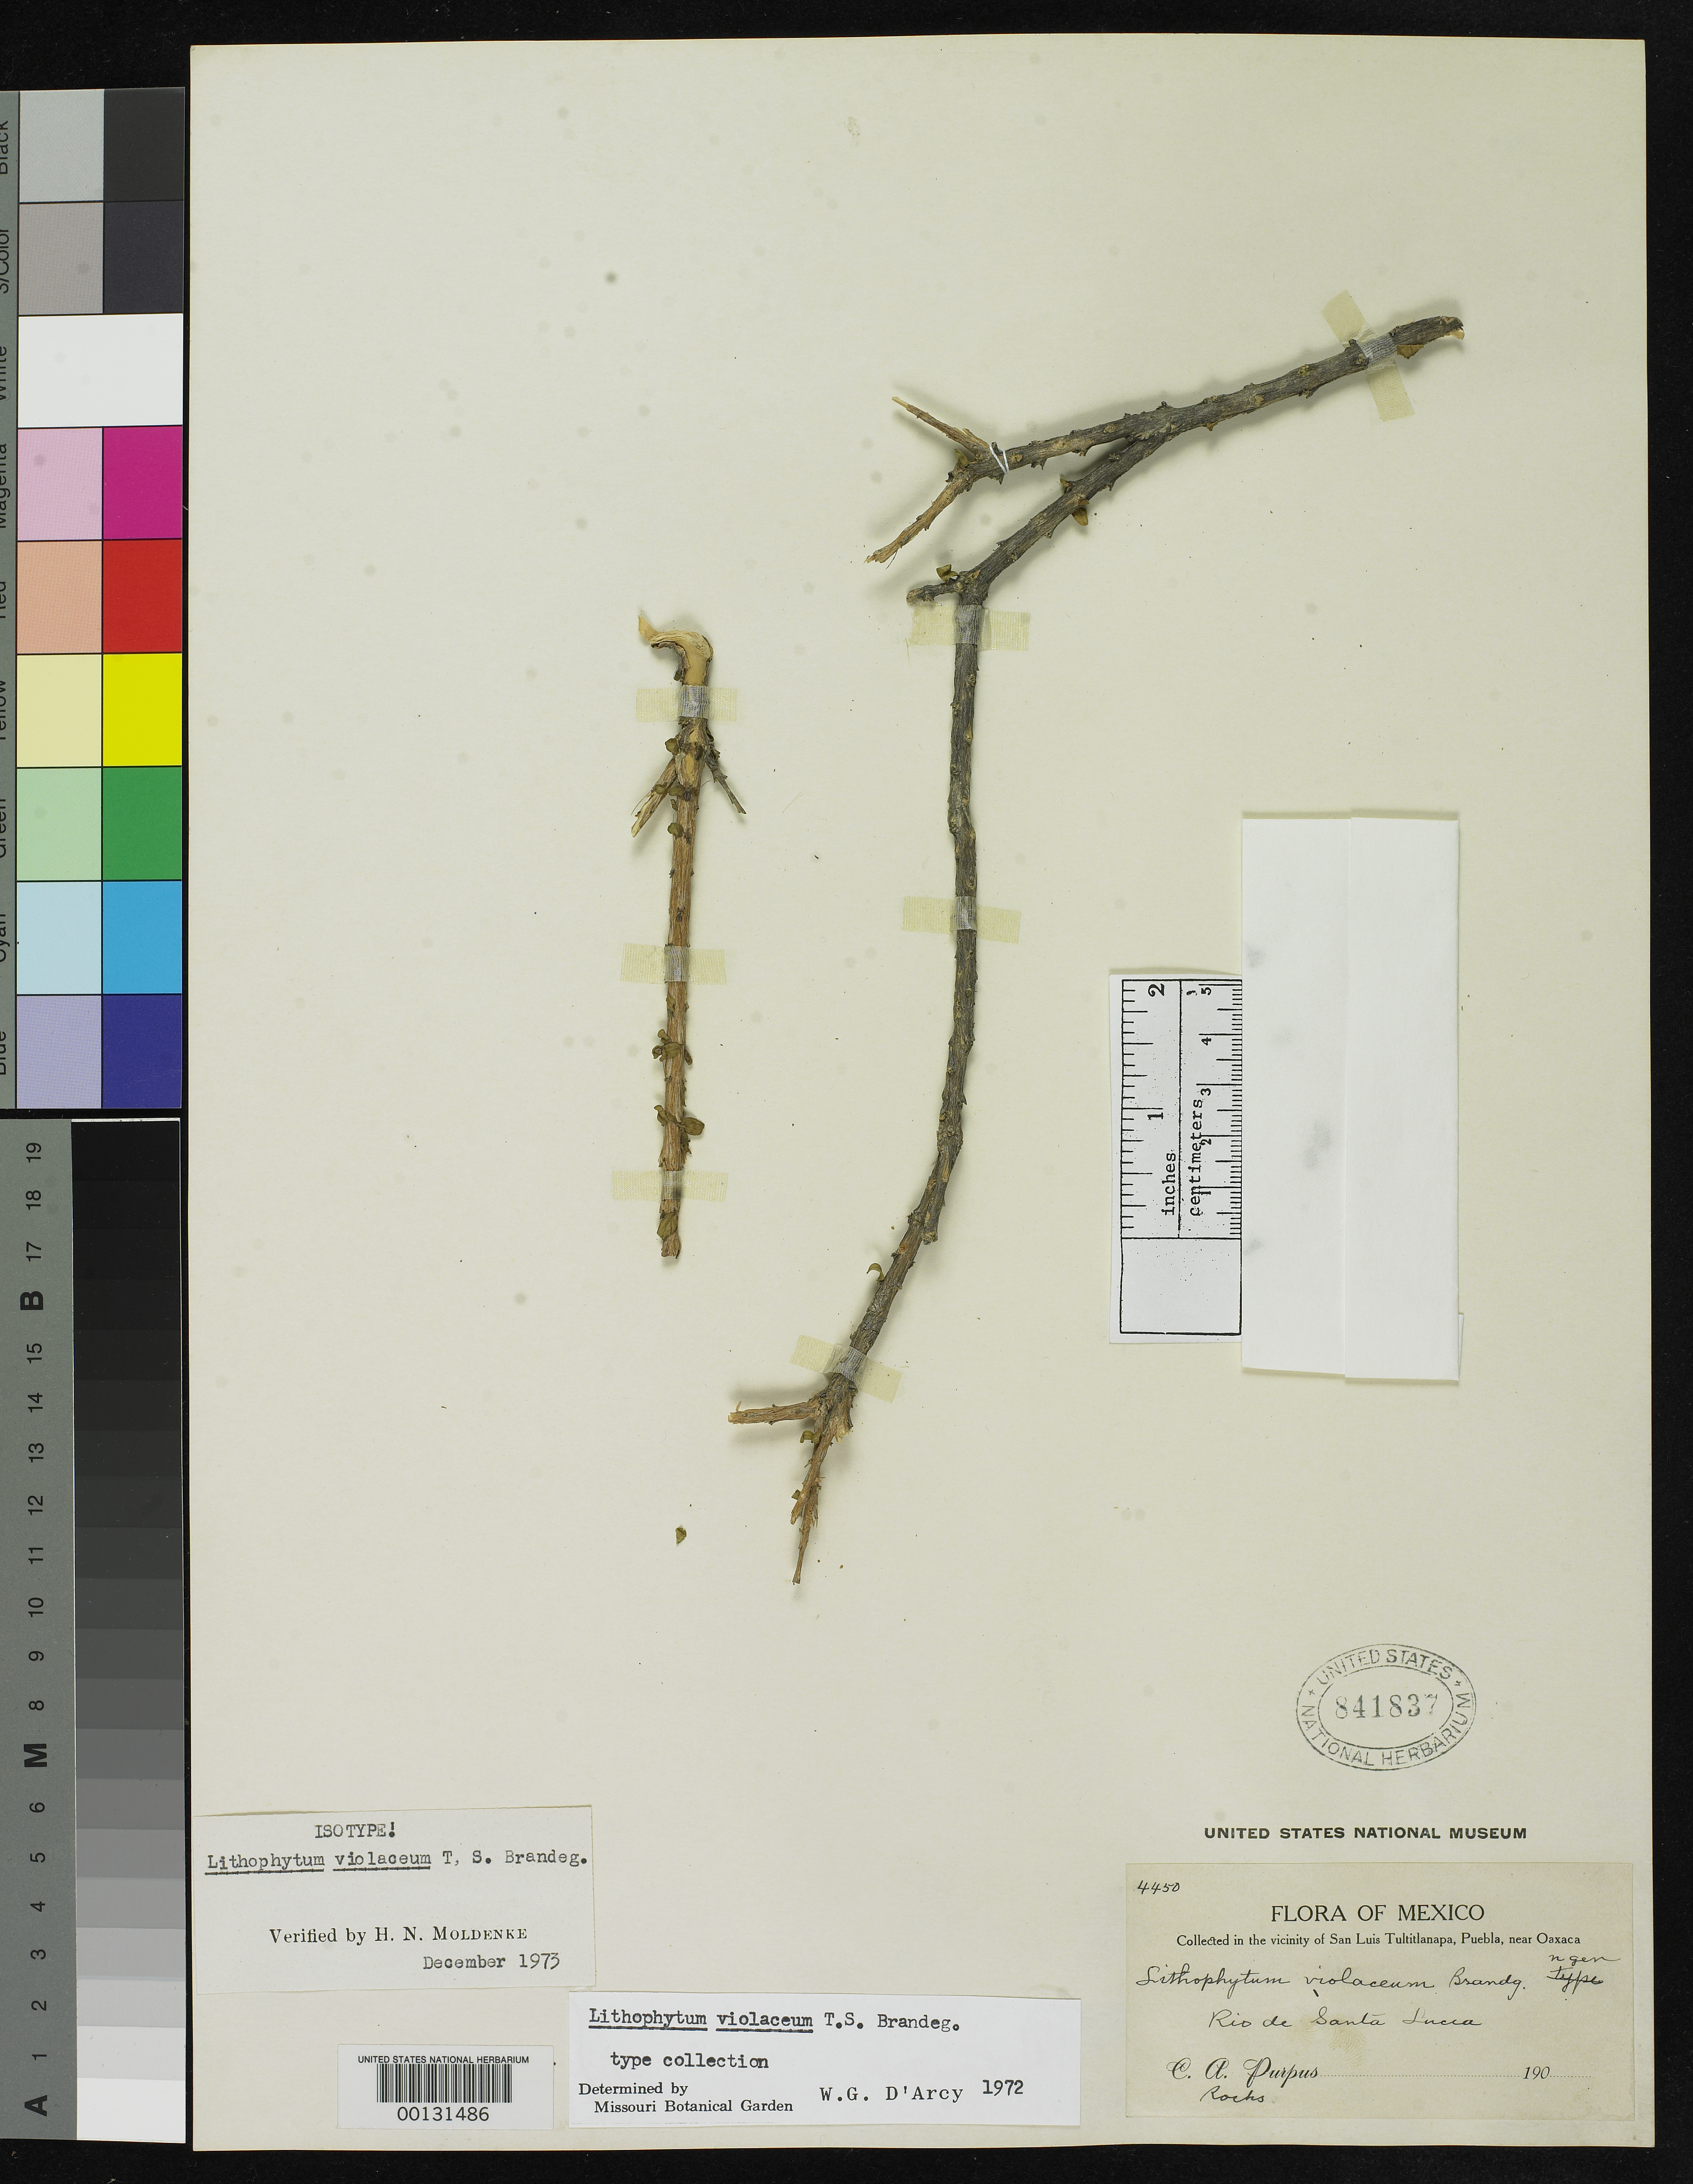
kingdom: Plantae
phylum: Tracheophyta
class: Magnoliopsida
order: Lamiales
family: Plocospermataceae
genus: Lithophytum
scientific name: Lithophytum violaceum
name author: Brandegee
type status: Isotype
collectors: C. A. Purpus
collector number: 4450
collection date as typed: Apr 1908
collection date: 1908-04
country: Mexico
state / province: Puebla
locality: Santa Lucia.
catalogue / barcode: US 841837